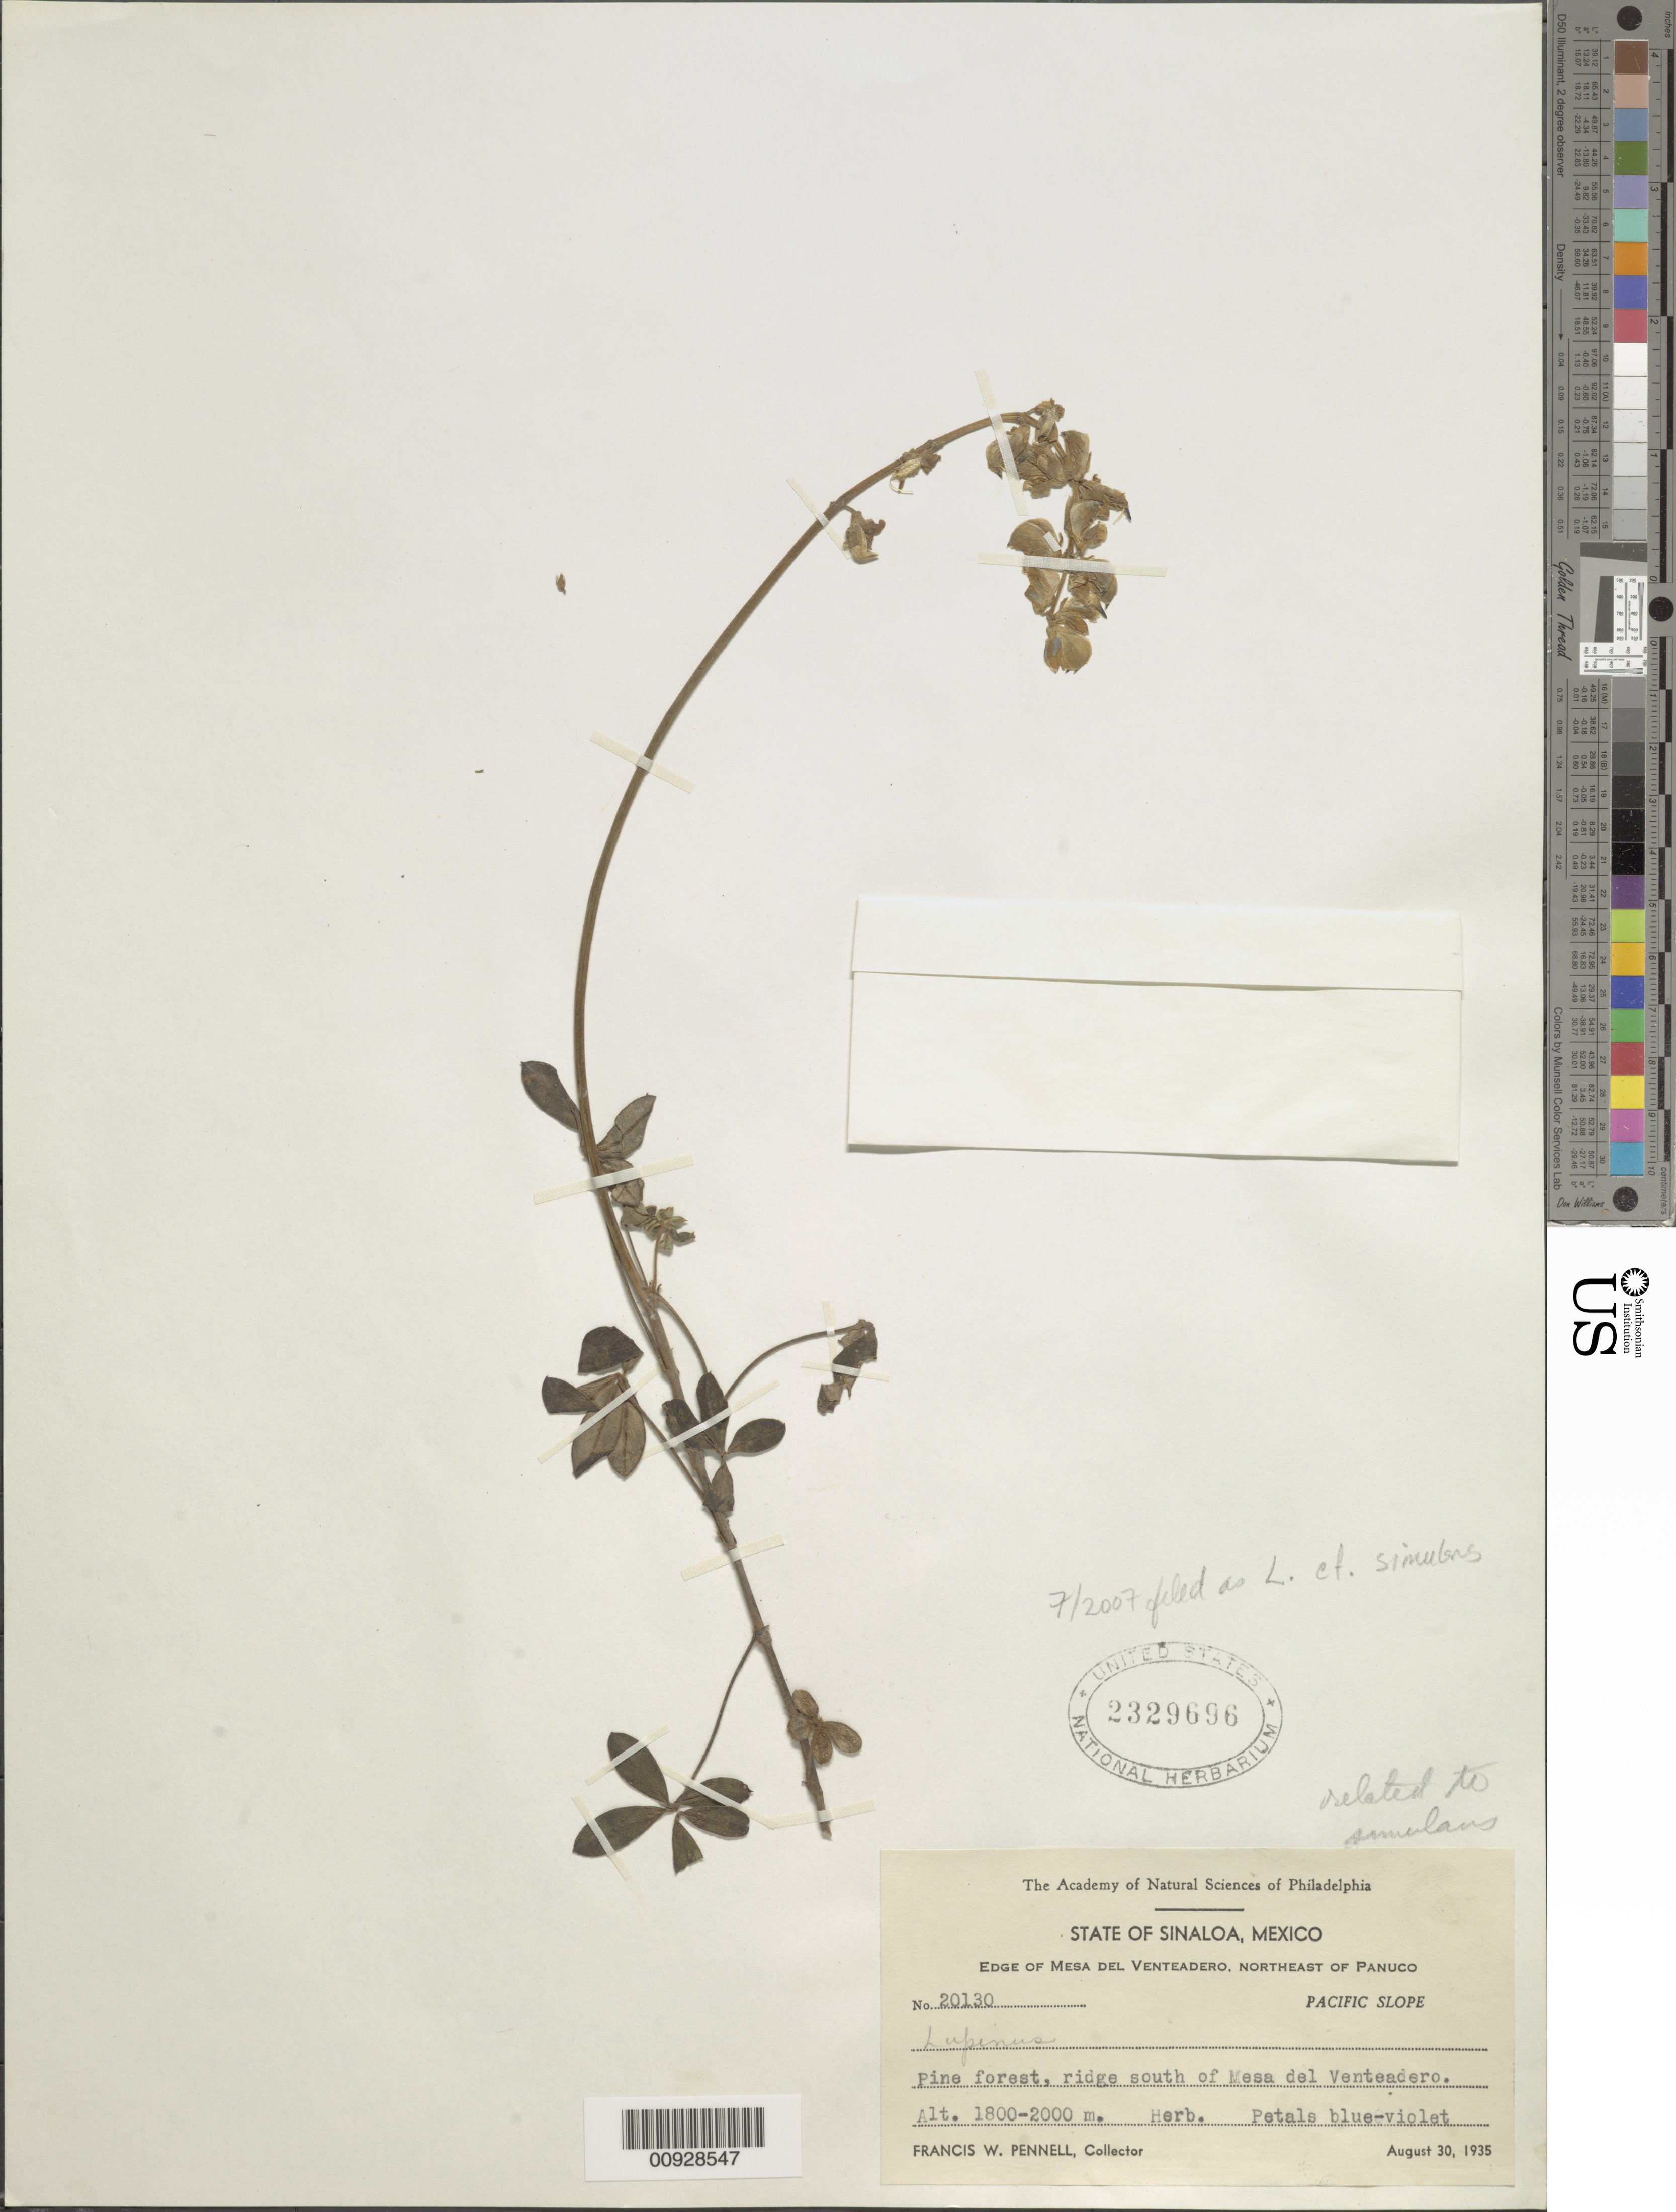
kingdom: Plantae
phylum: Tracheophyta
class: Magnoliopsida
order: Fabales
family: Fabaceae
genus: Lupinus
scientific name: Lupinus simulans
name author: Rose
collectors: F. W. Pennell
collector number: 20130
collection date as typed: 30 Aug 1935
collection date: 1935-08-30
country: Mexico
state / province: Sinaloa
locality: Ridge south of Mesa del Venteadero, Northeast of Panuco. State of Sinaloa. Pacific Slope.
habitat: Pine forest, ridge.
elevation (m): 2000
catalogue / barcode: US 2329696